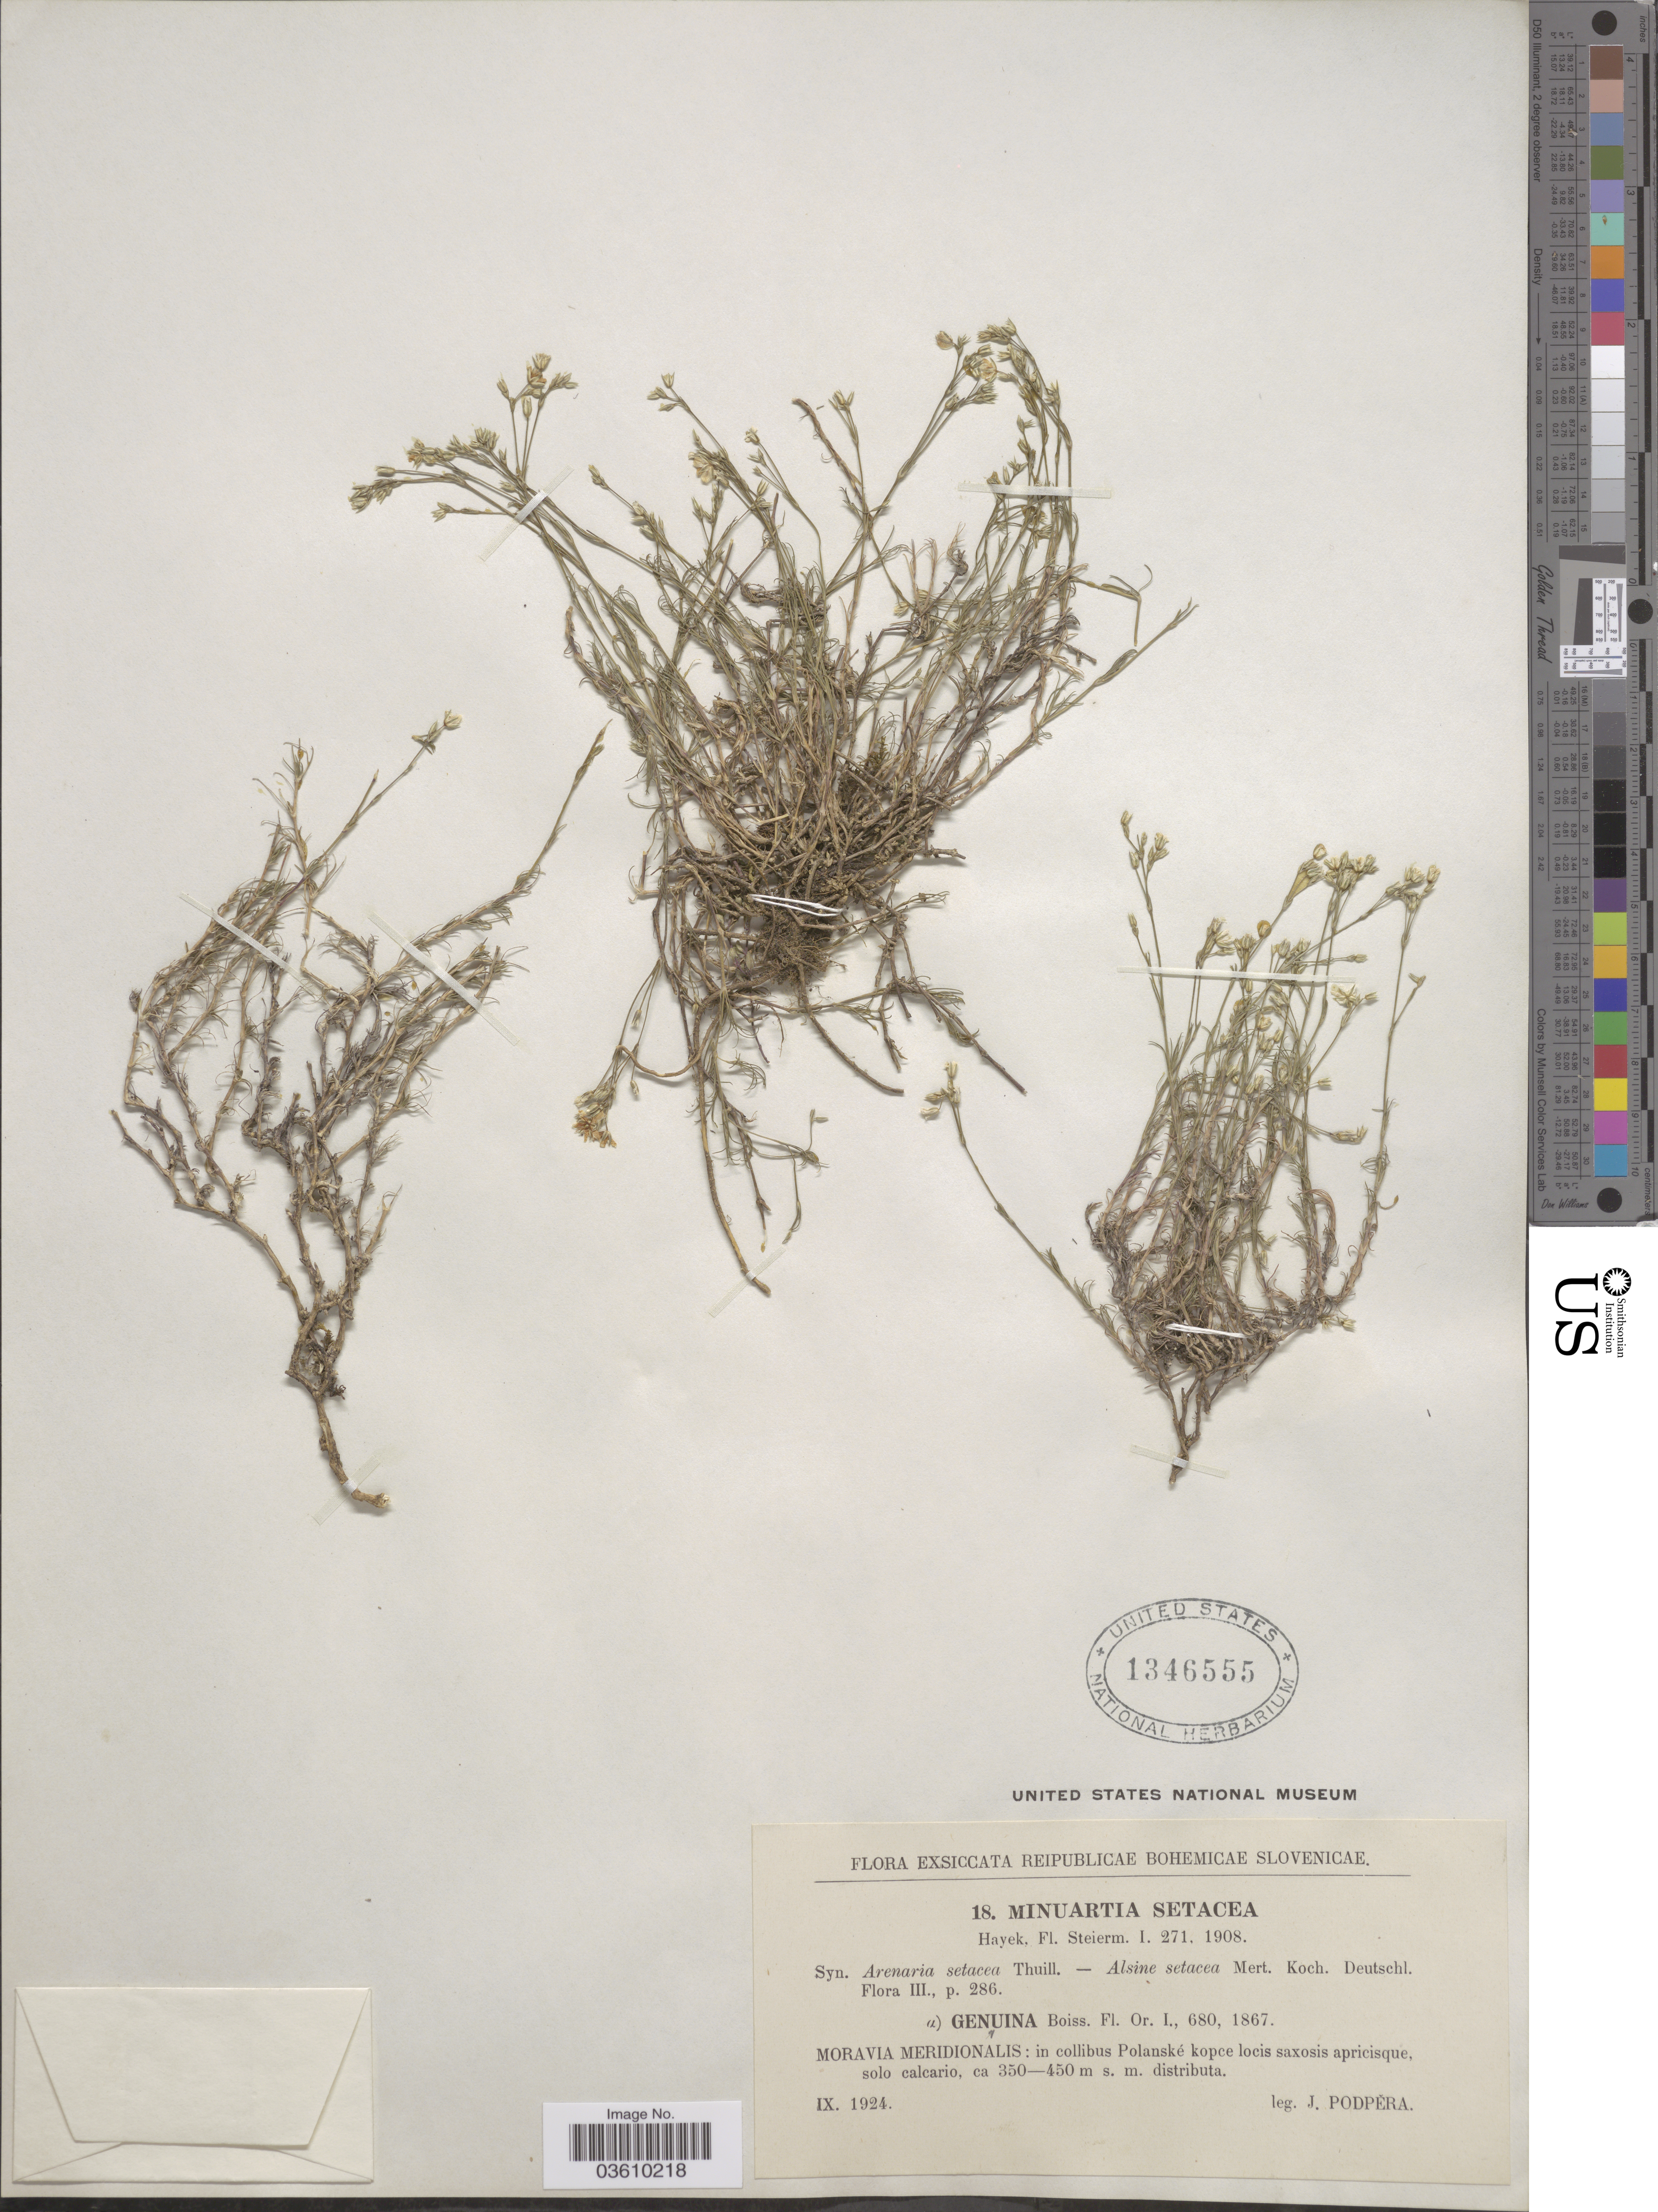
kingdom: Plantae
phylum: Tracheophyta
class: Magnoliopsida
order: Caryophyllales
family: Caryophyllaceae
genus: Minuartia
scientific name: Minuartia setacea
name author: (Thuill.) Hayek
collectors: J. Podpera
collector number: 18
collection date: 1924-09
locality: Moravia Meridionalis: in collibus Polanské kopce locis saxosis apricisque, solo calcario.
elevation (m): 350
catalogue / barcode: US 1346555